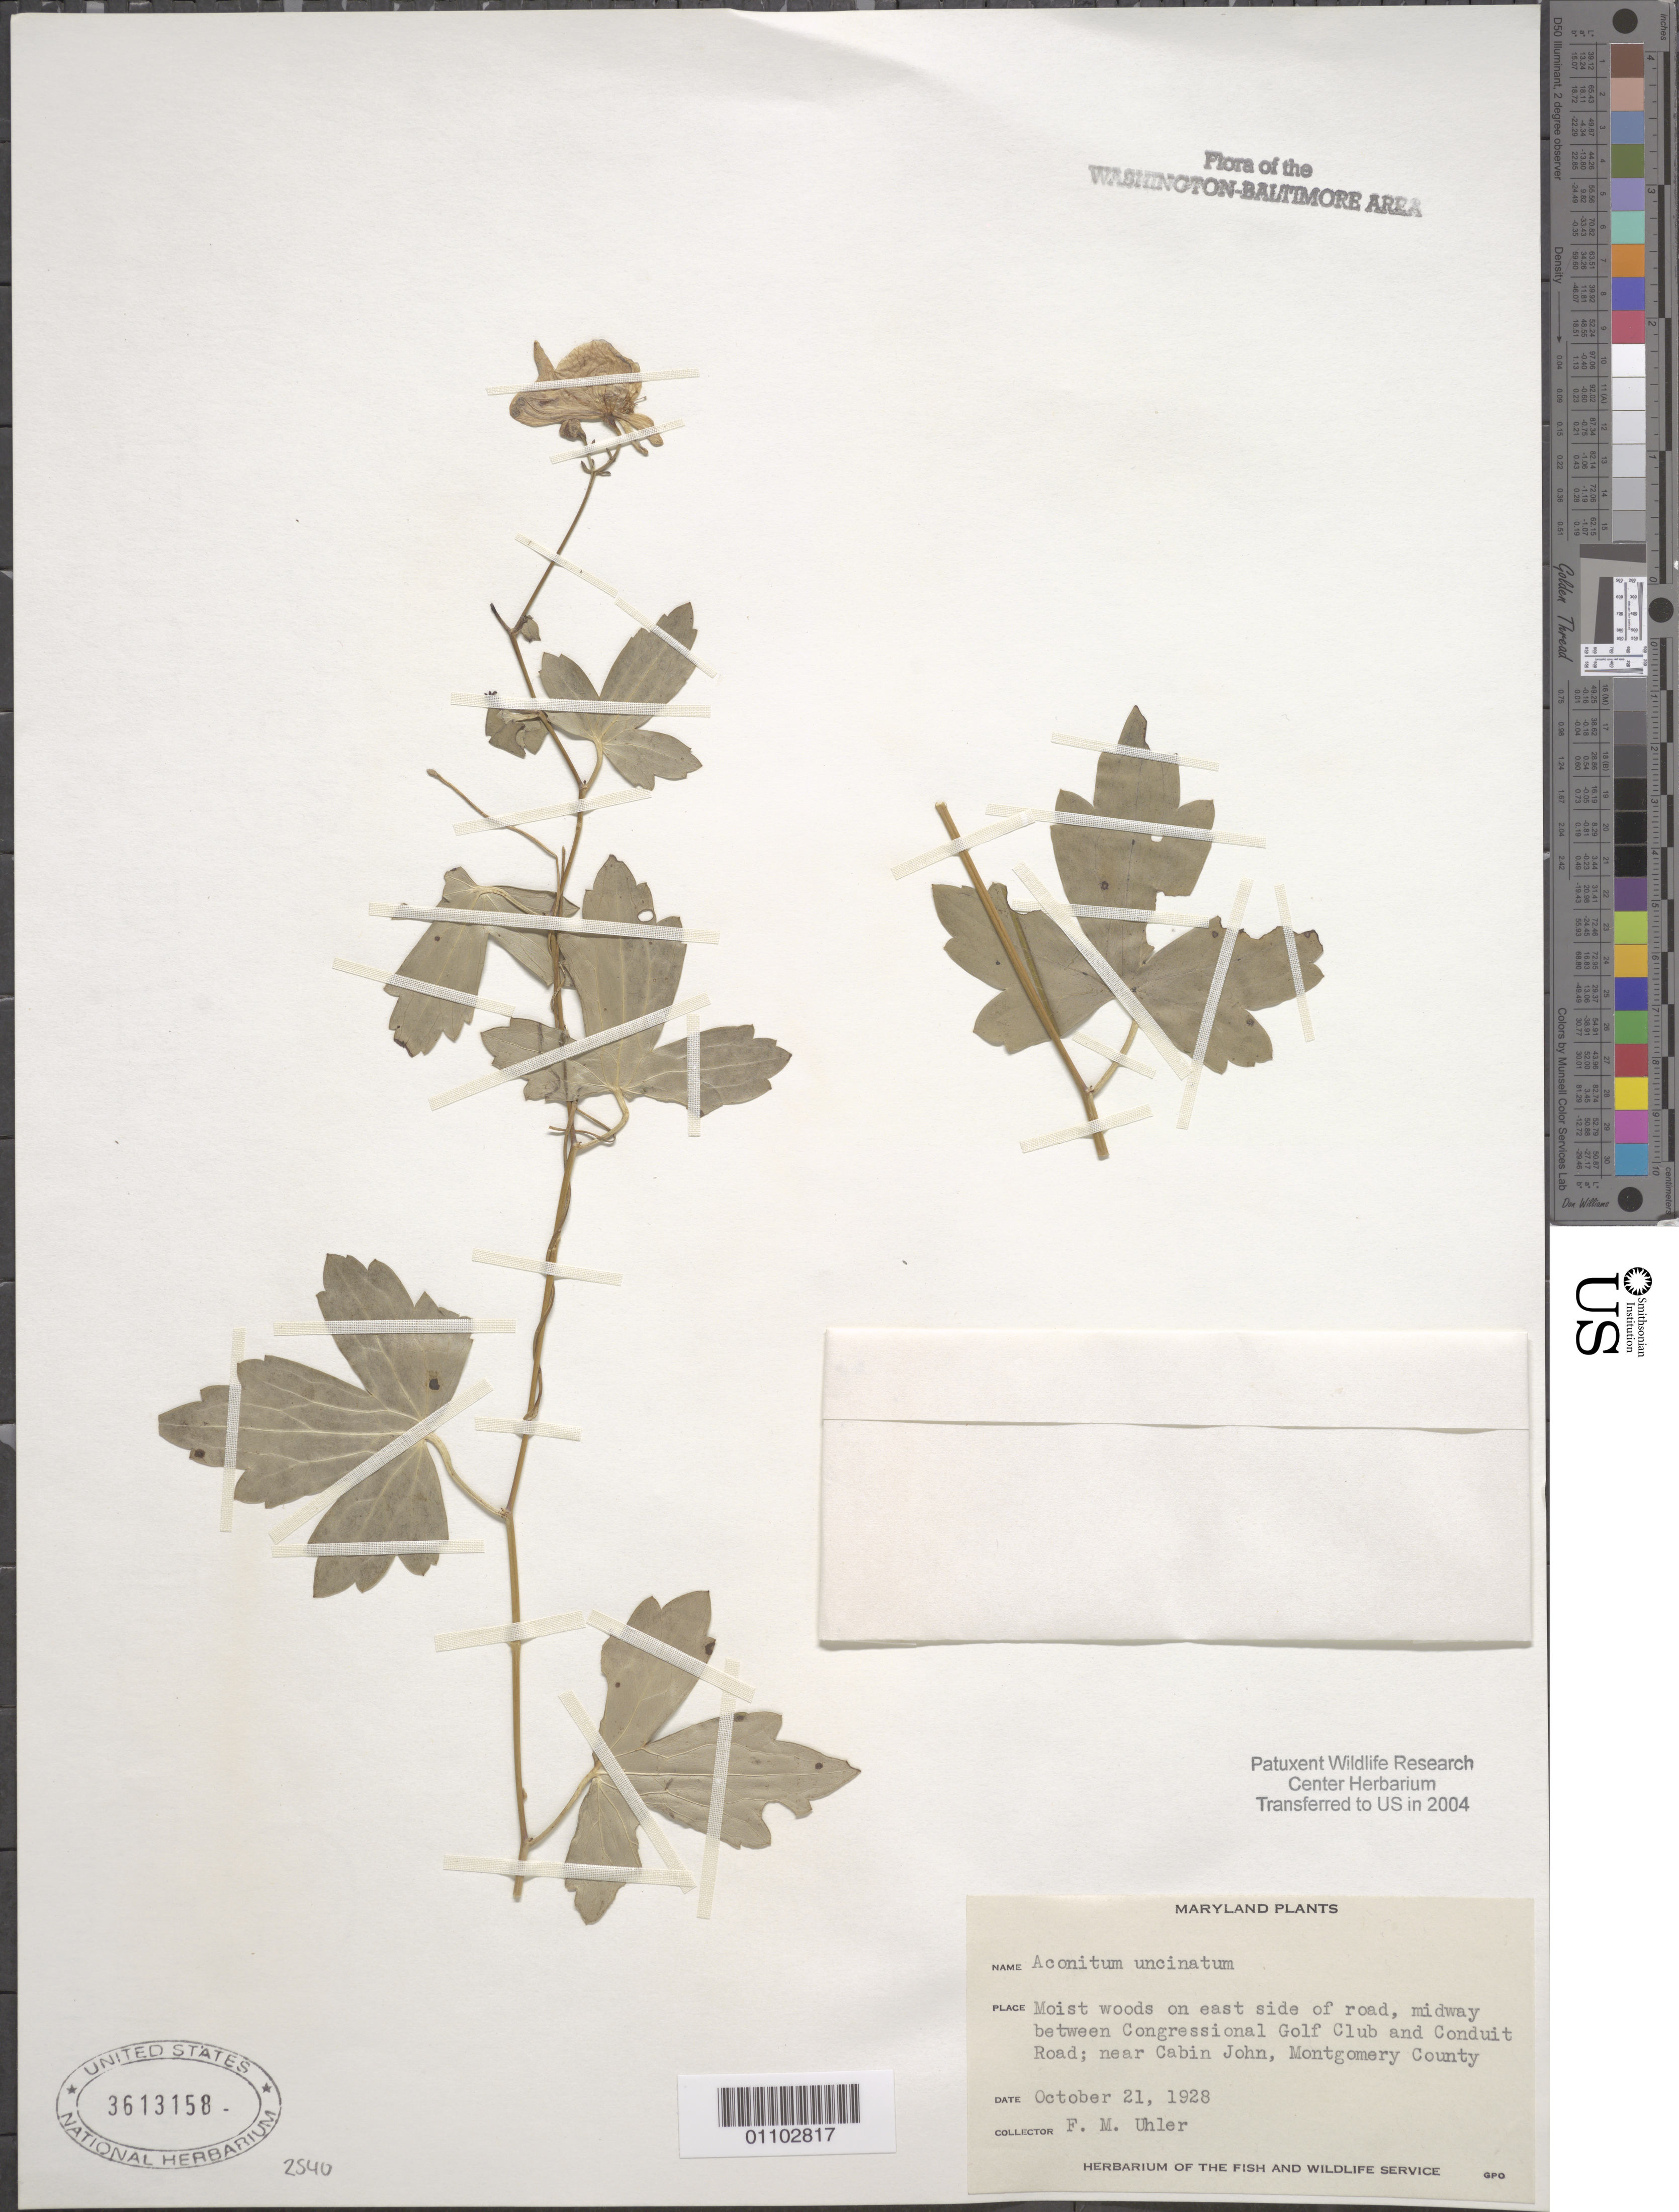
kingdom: Plantae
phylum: Tracheophyta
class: Magnoliopsida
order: Ranunculales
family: Ranunculaceae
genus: Aconitum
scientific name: Aconitum uncinatum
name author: L.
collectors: F. Uhler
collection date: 1928-10-21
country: United States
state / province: Maryland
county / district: Montgomery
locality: Midway between Congressional Golf Club and Conduit Road, near Cabin John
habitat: Moist woods on east side of road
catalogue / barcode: US 3613158